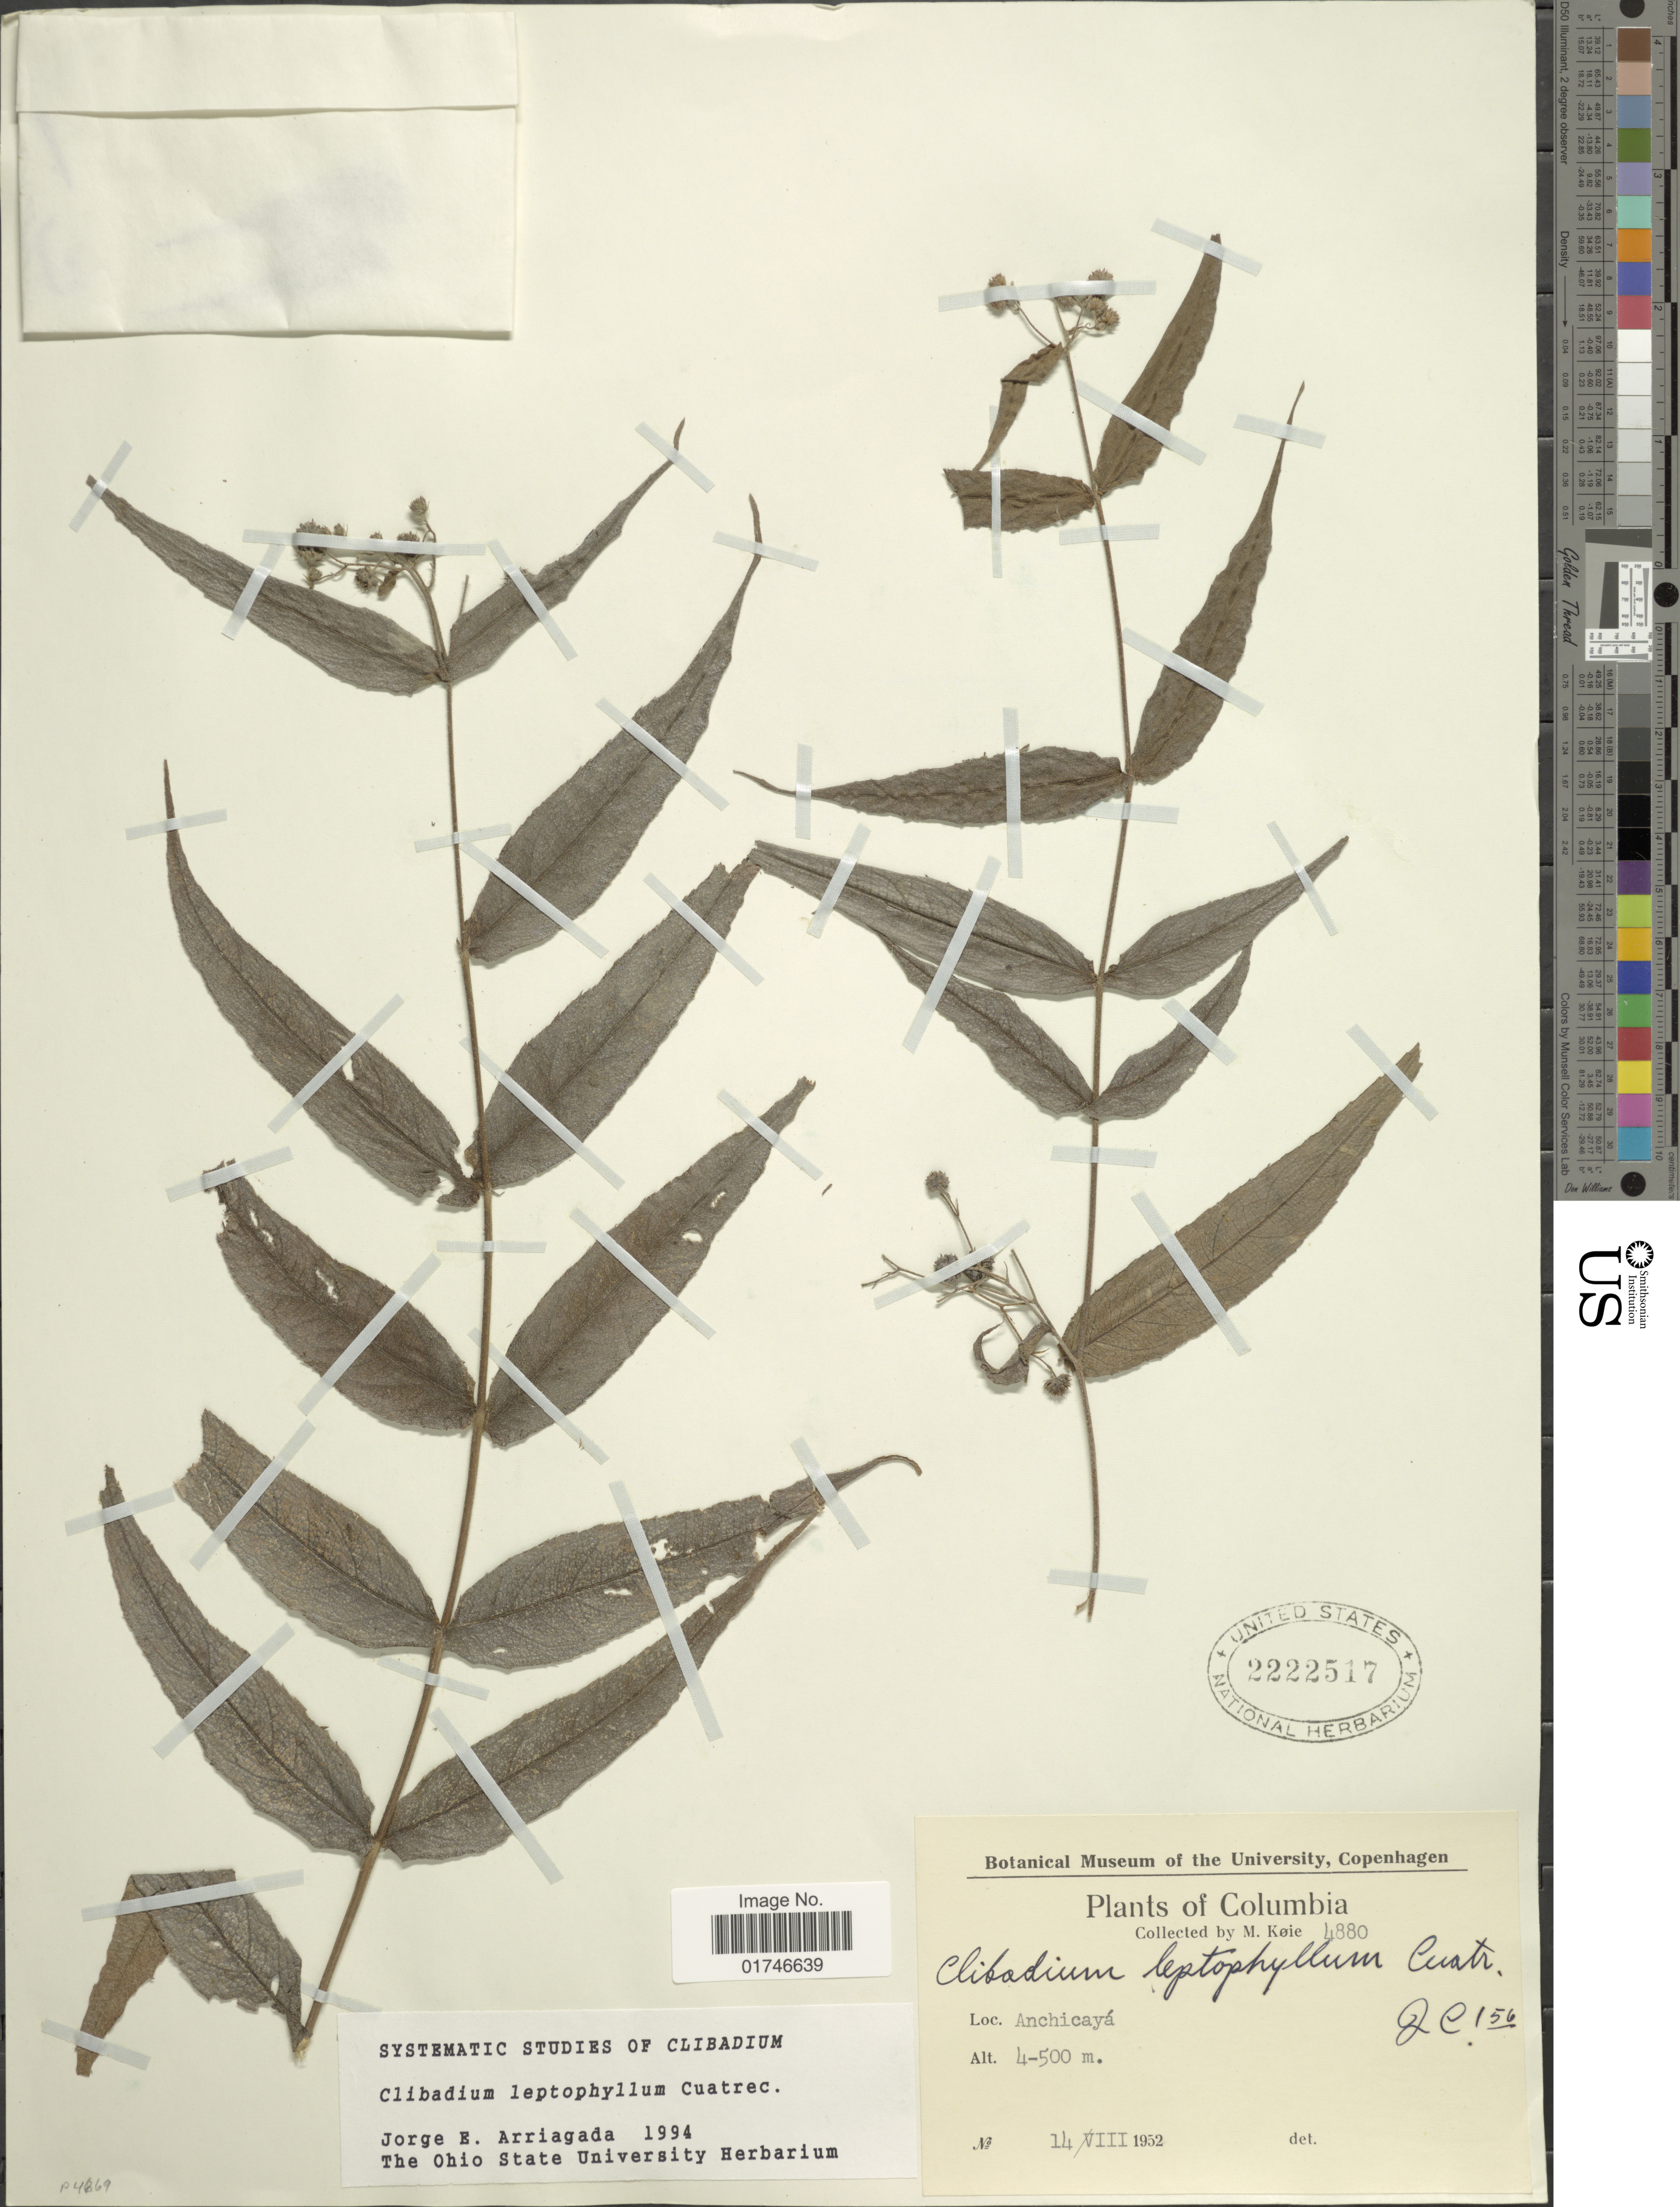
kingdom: Plantae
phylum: Tracheophyta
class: Magnoliopsida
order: Asterales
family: Asteraceae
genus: Clibadium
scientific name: Clibadium leptophyllum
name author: Cuatrec.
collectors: M. Köie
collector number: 4880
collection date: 1952-08-14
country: Colombia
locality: Anchicaya.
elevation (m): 400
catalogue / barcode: US 2222517